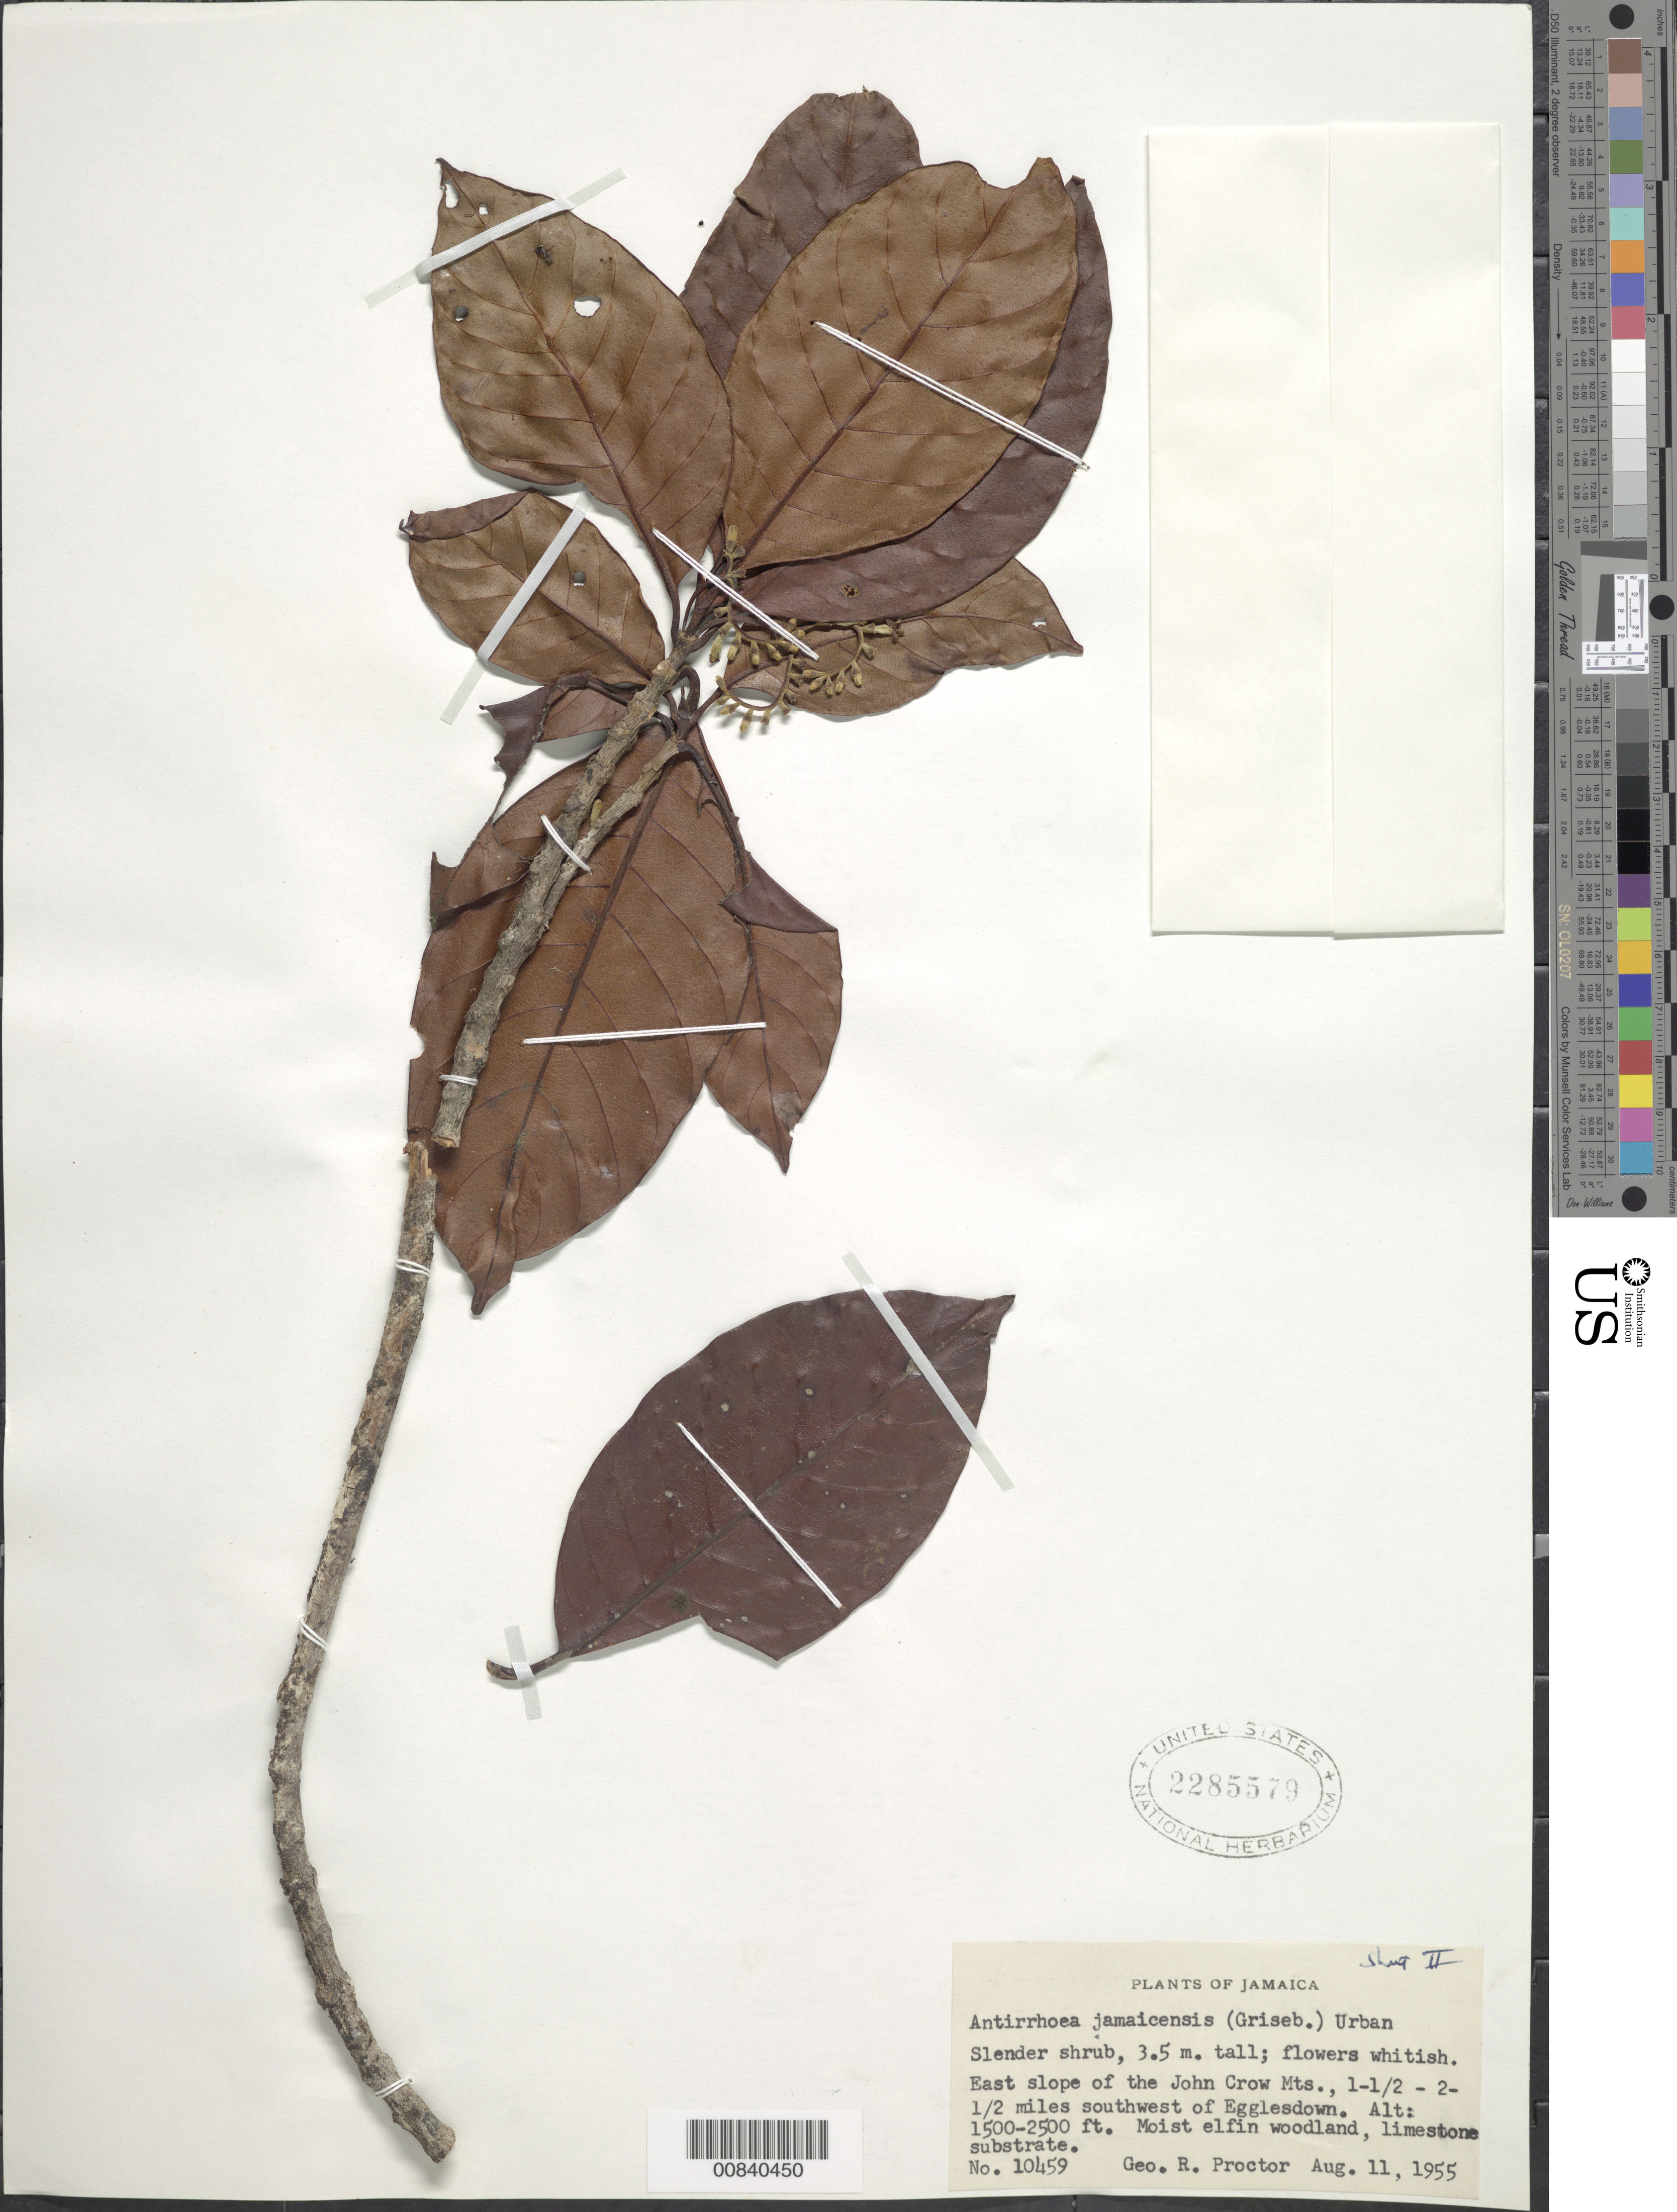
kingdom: Plantae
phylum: Tracheophyta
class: Magnoliopsida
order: Gentianales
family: Rubiaceae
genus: Stenostomum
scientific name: Stenostomum jamaicense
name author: (Urb.) Borhidi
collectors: G. R. Proctor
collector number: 10459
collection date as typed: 11 Aug 1955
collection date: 1955-08-11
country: Jamaica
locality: East slope of John Crow Mountains, 1.5-2.5 miles southwest of Egglesdown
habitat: Moist elfin woodland, limestone substrate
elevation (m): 457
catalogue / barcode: US 2285579